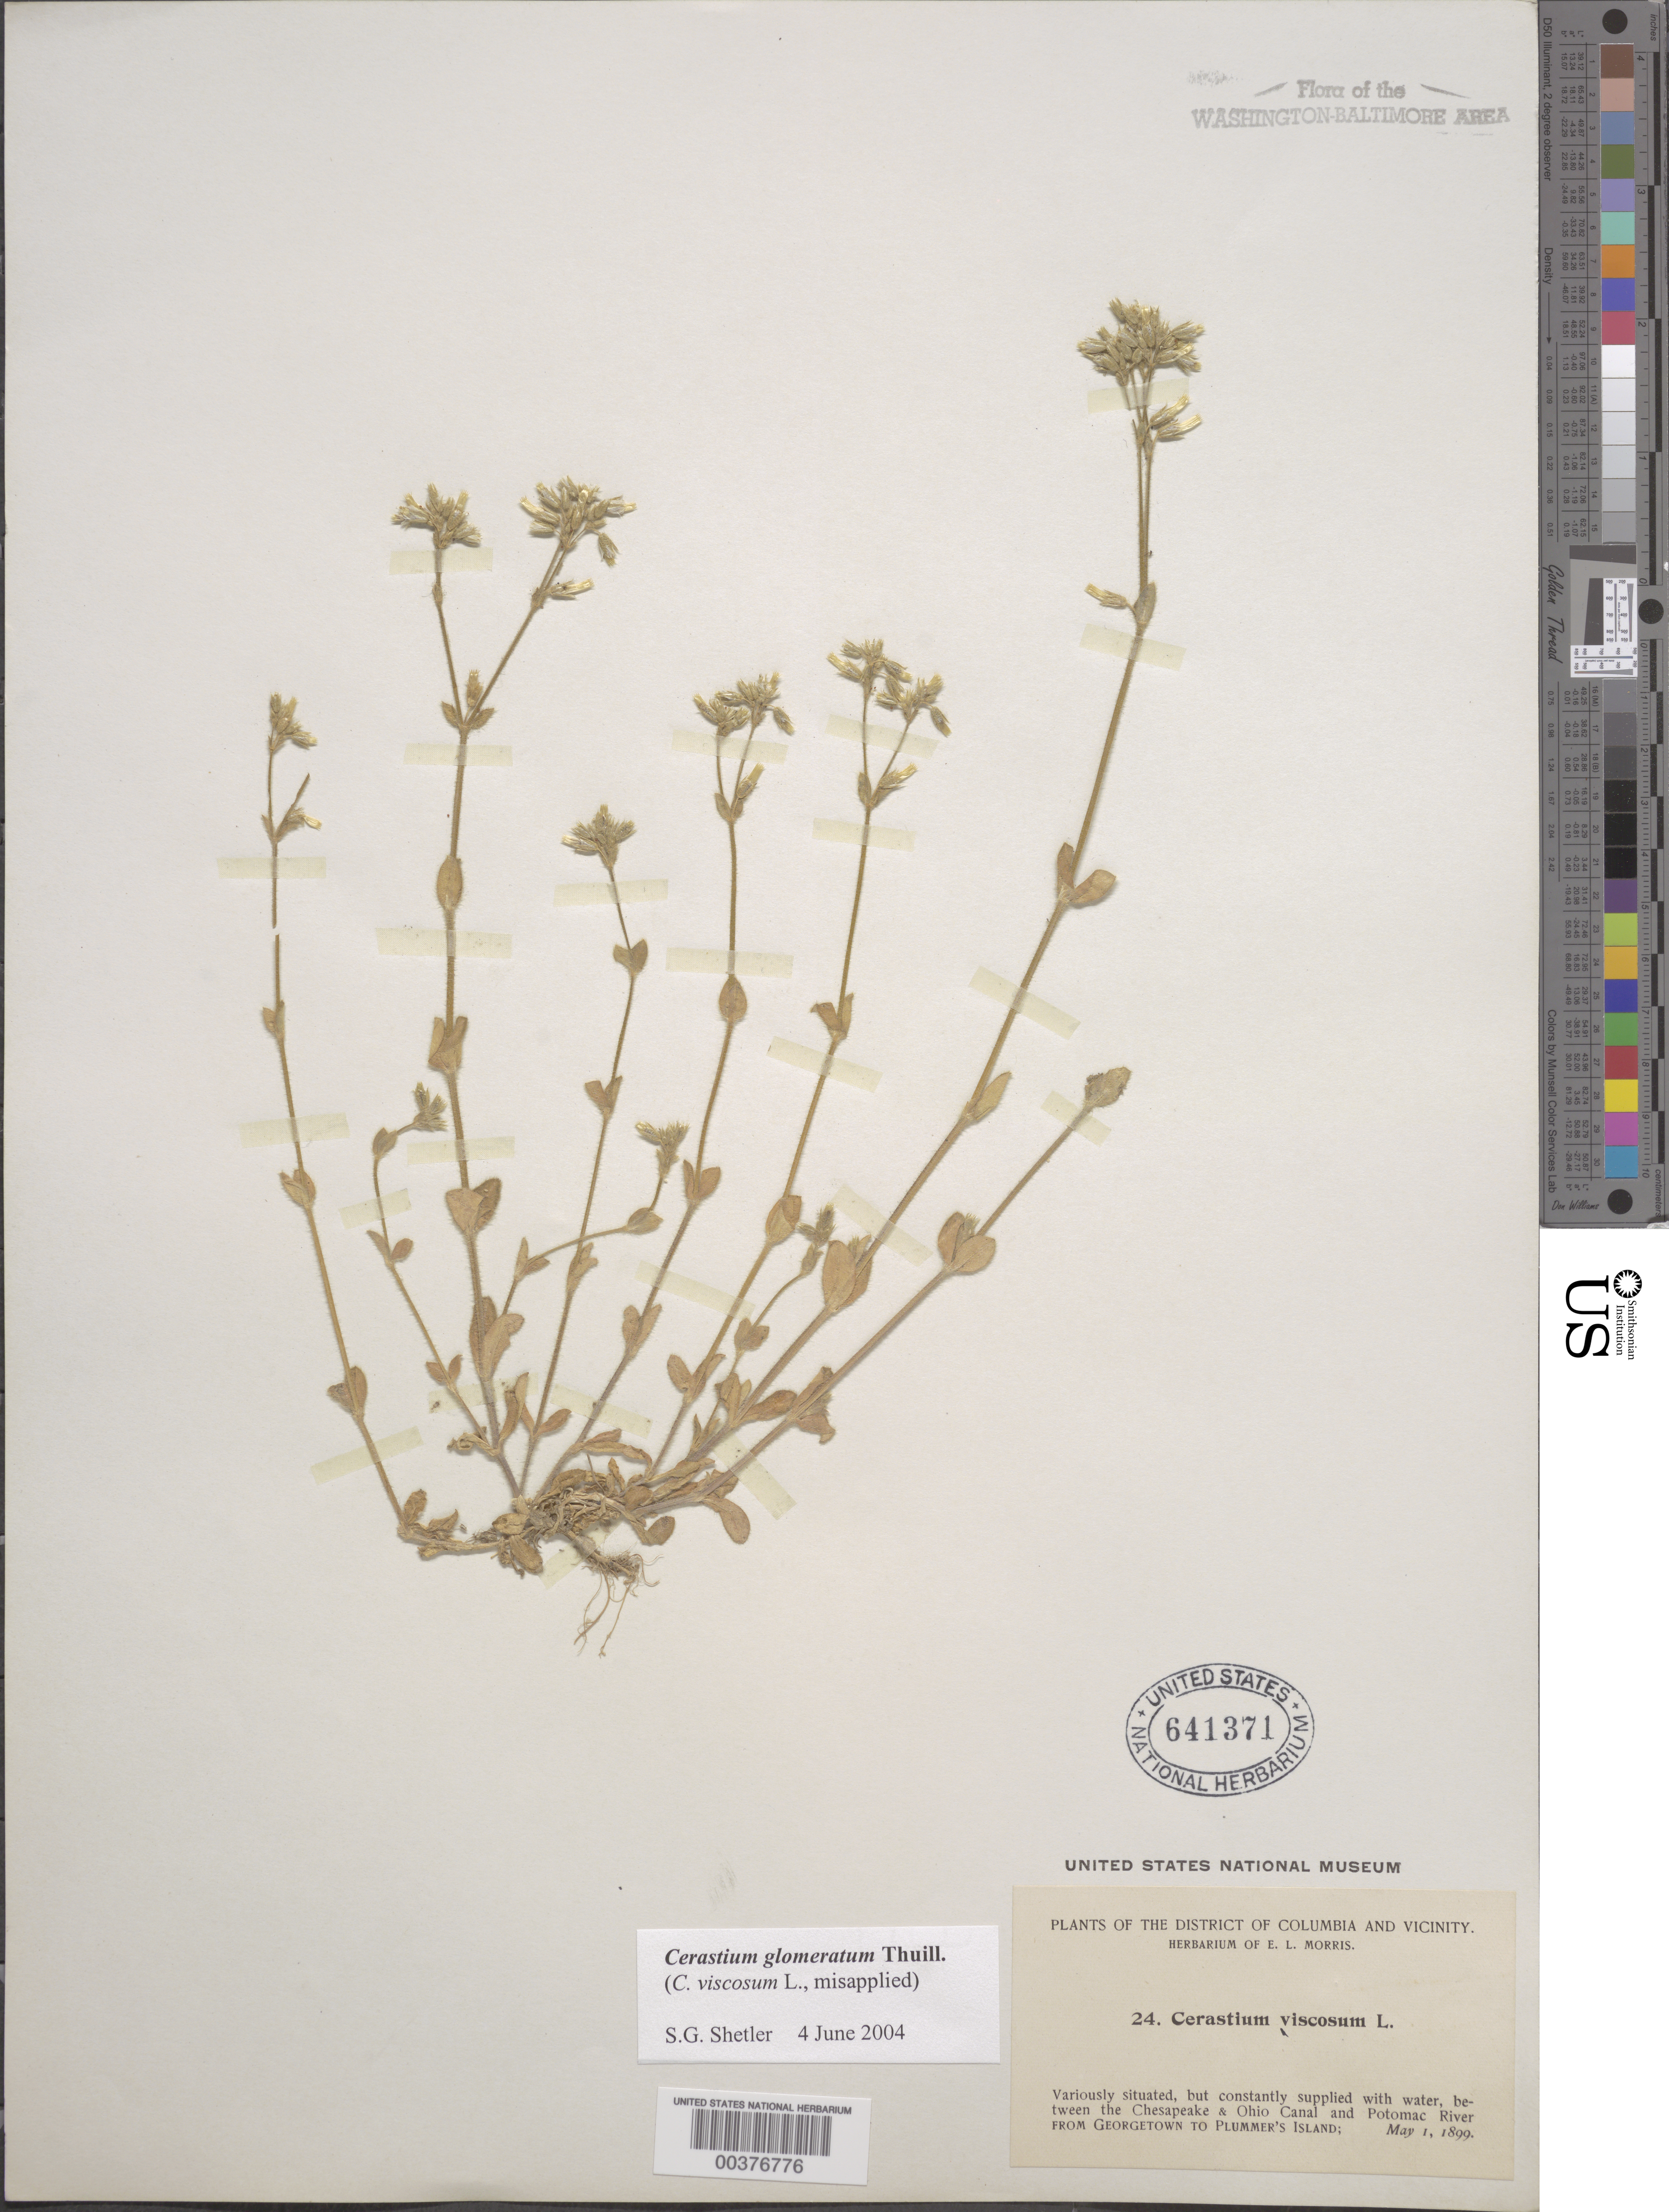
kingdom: Plantae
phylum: Tracheophyta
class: Magnoliopsida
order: Caryophyllales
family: Caryophyllaceae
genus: Cerastium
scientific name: Cerastium glomeratum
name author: Thuill.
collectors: E. L. Morris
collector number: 24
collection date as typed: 01 May 1899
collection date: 1899-05-01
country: United States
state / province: Maryland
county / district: Montgomery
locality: From Georgetown to Plummers Island, between the River and the Canal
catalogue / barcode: US 641371